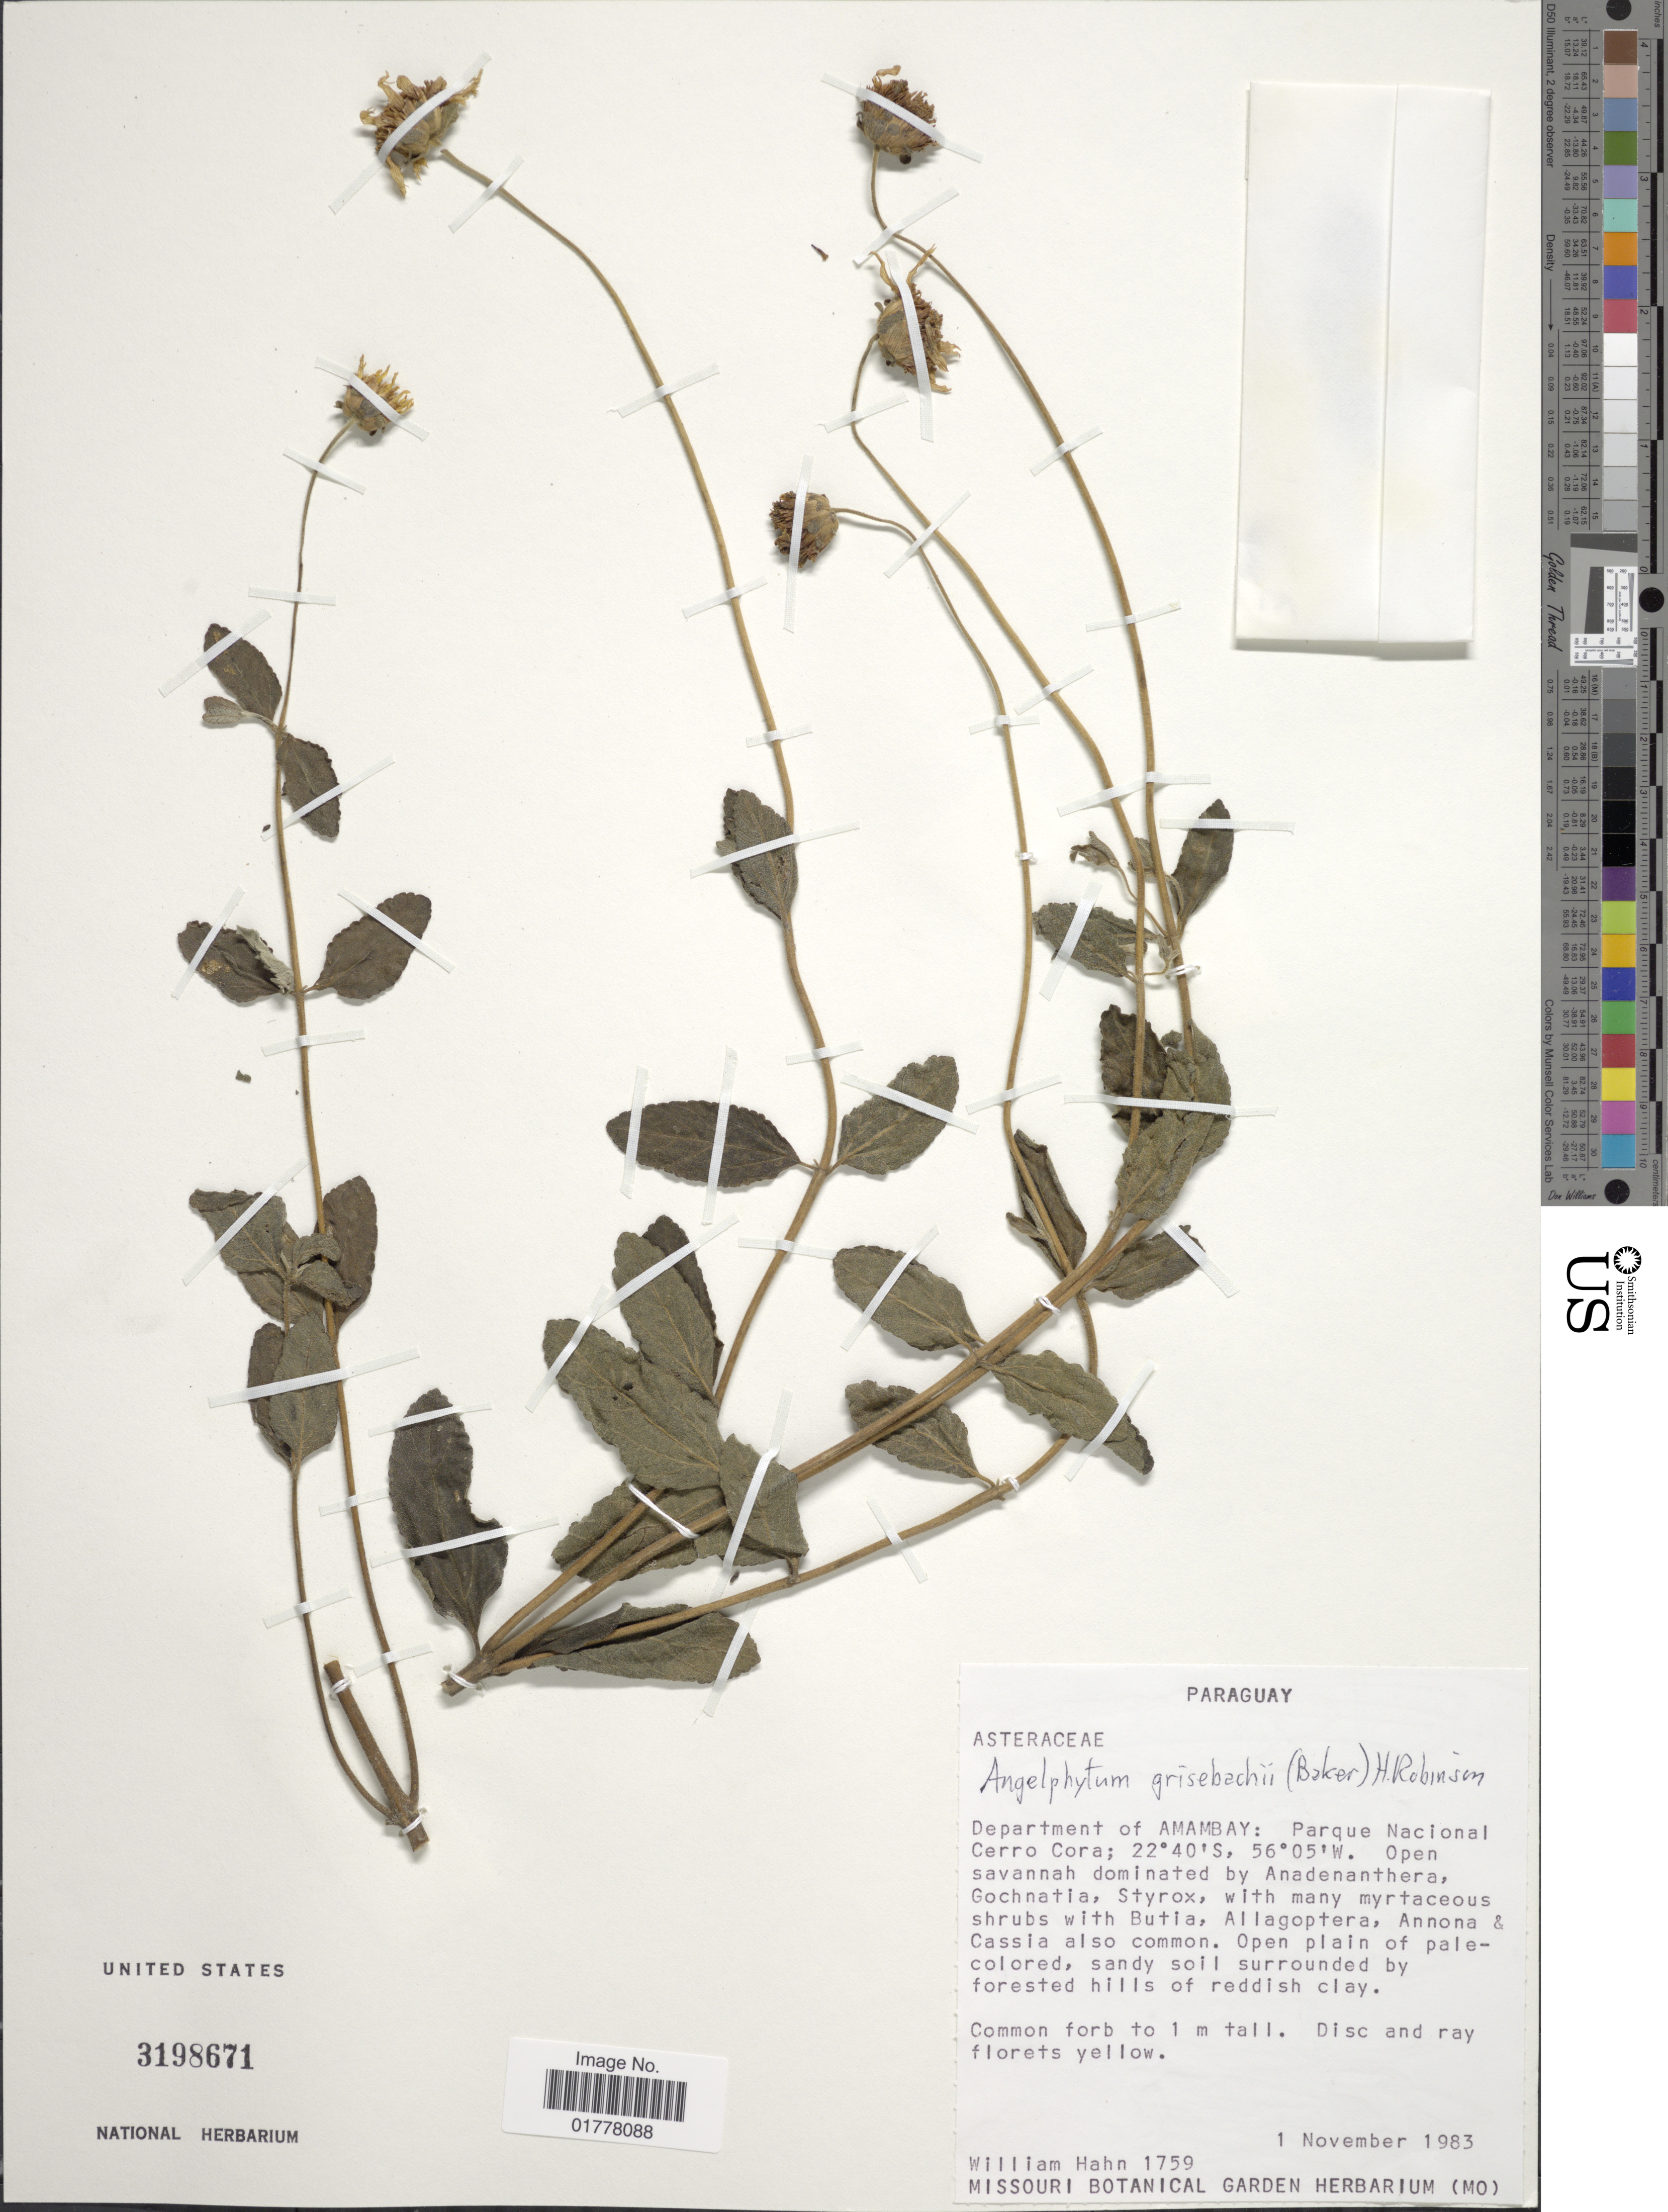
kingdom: Plantae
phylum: Tracheophyta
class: Magnoliopsida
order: Asterales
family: Asteraceae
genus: Angelphytum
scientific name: Angelphytum grisebachii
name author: Baker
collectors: W. Hahn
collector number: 1759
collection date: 1983-11-01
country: Paraguay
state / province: Amambay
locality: Department of Amambay: Parque Nacional Cerro Cora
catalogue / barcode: US 3198671